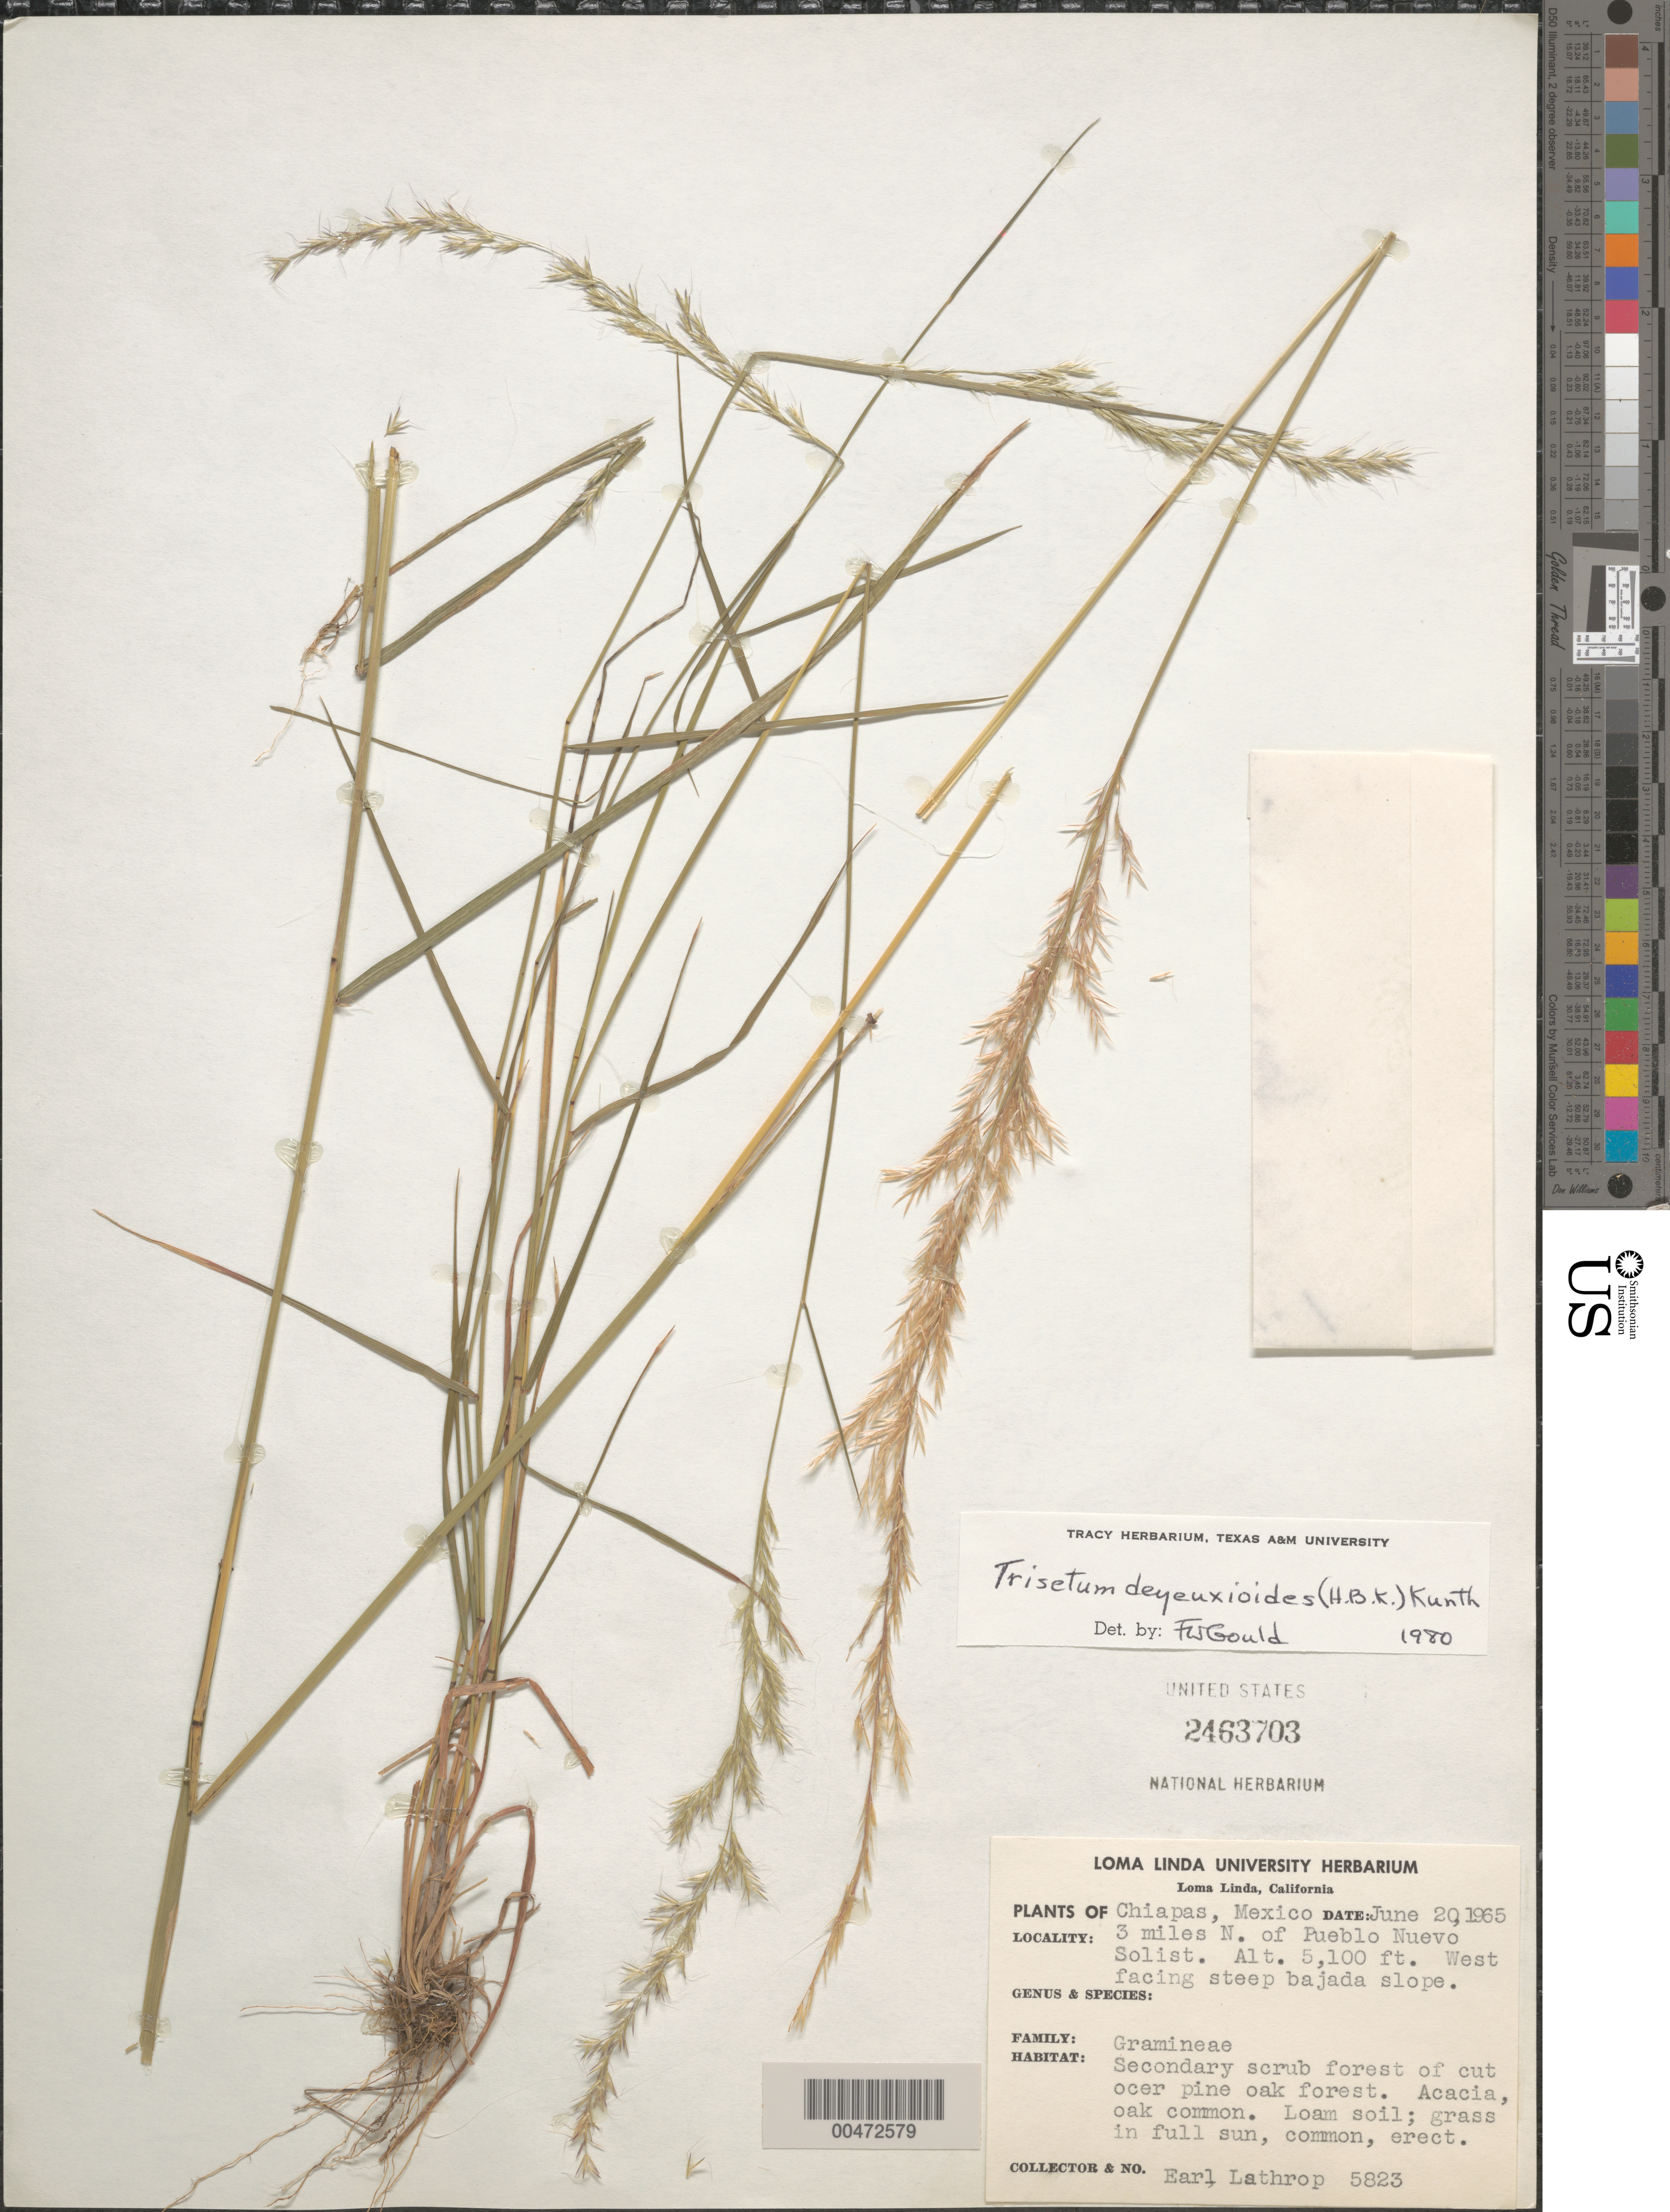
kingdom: Plantae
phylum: Tracheophyta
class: Liliopsida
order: Poales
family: Poaceae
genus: Trisetum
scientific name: Trisetum deyeuxioides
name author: (Kunth) Kunth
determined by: Gould, F. W.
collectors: E. W. Lathrop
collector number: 5823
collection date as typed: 20 Jun 1965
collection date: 1965-06-20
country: Mexico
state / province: Chiapas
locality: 3 mi N of Pueblo Nuevo Solistahuacán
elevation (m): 1554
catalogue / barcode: US 2463703